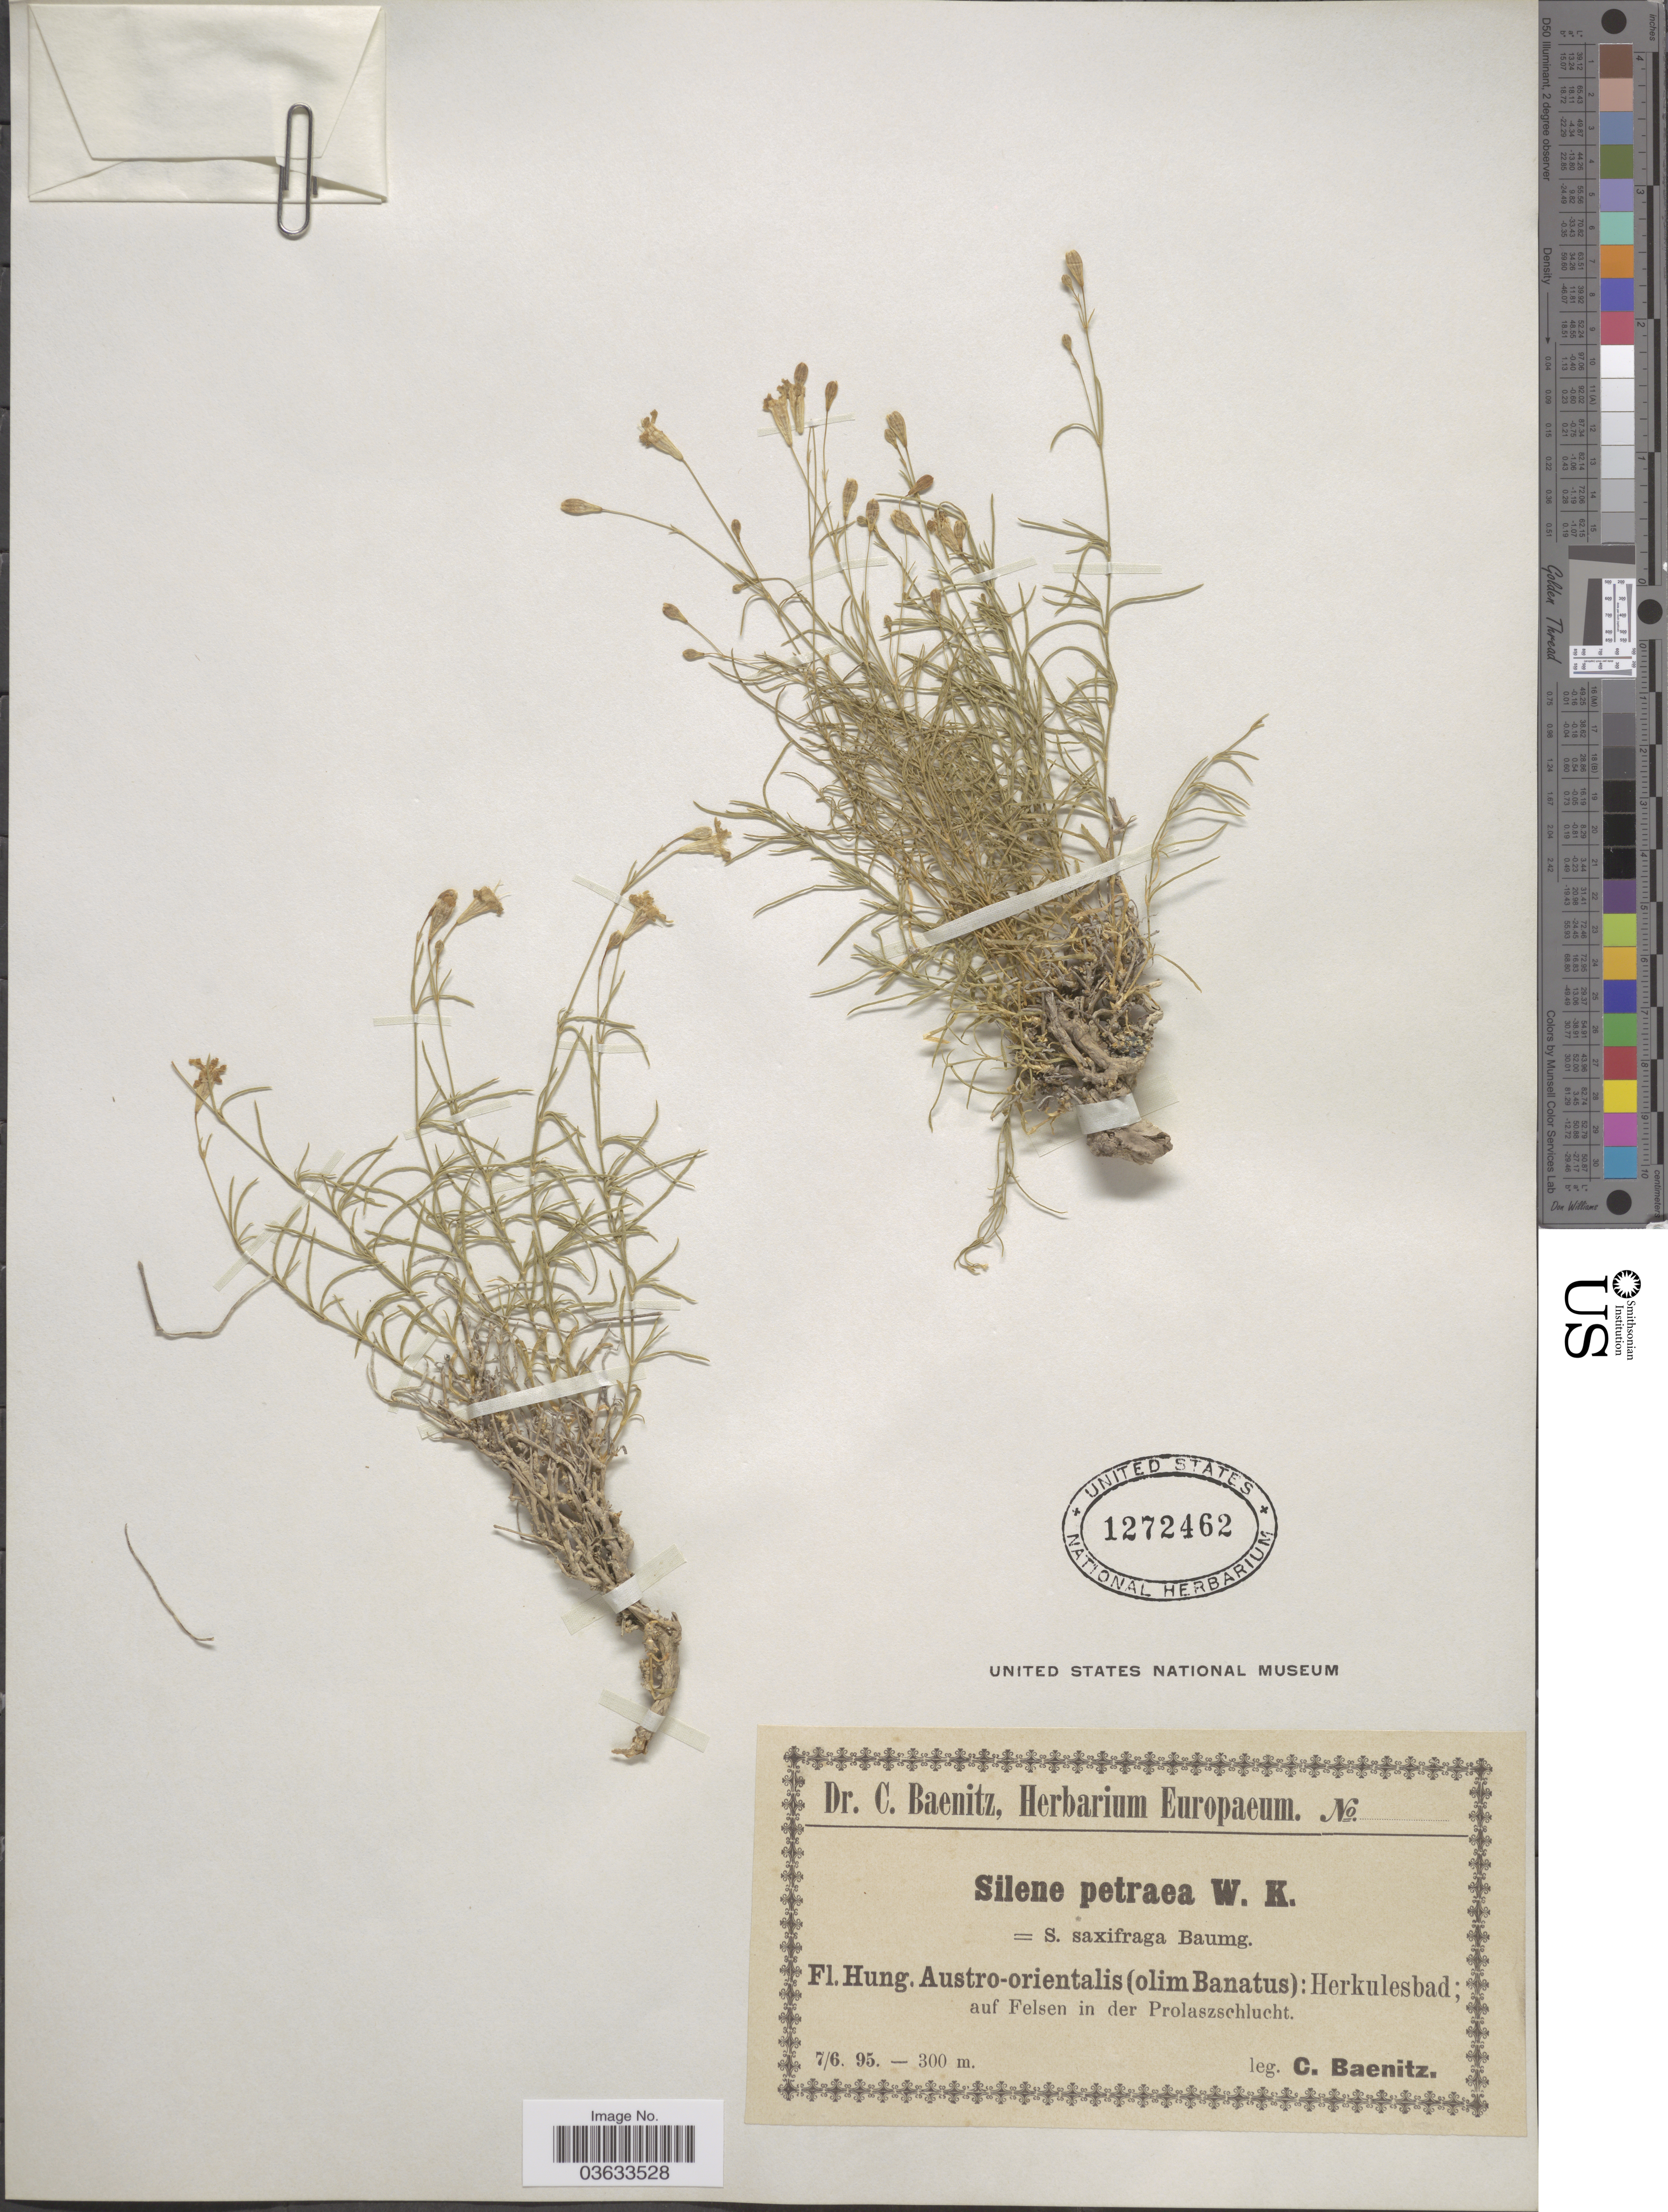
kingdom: Plantae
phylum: Tracheophyta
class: Magnoliopsida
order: Caryophyllales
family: Caryophyllaceae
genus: Silene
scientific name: Silene petraea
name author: Waldst. & Kit.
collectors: C. G. Baenitz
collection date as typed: Transcribed d/m/y: 7/6/95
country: Hungary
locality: Hung. Austro-orientalis (olim Banatus): Herkulesbad; auf Felsen in der Prolaszschlucht.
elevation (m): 300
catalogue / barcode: US 1272462